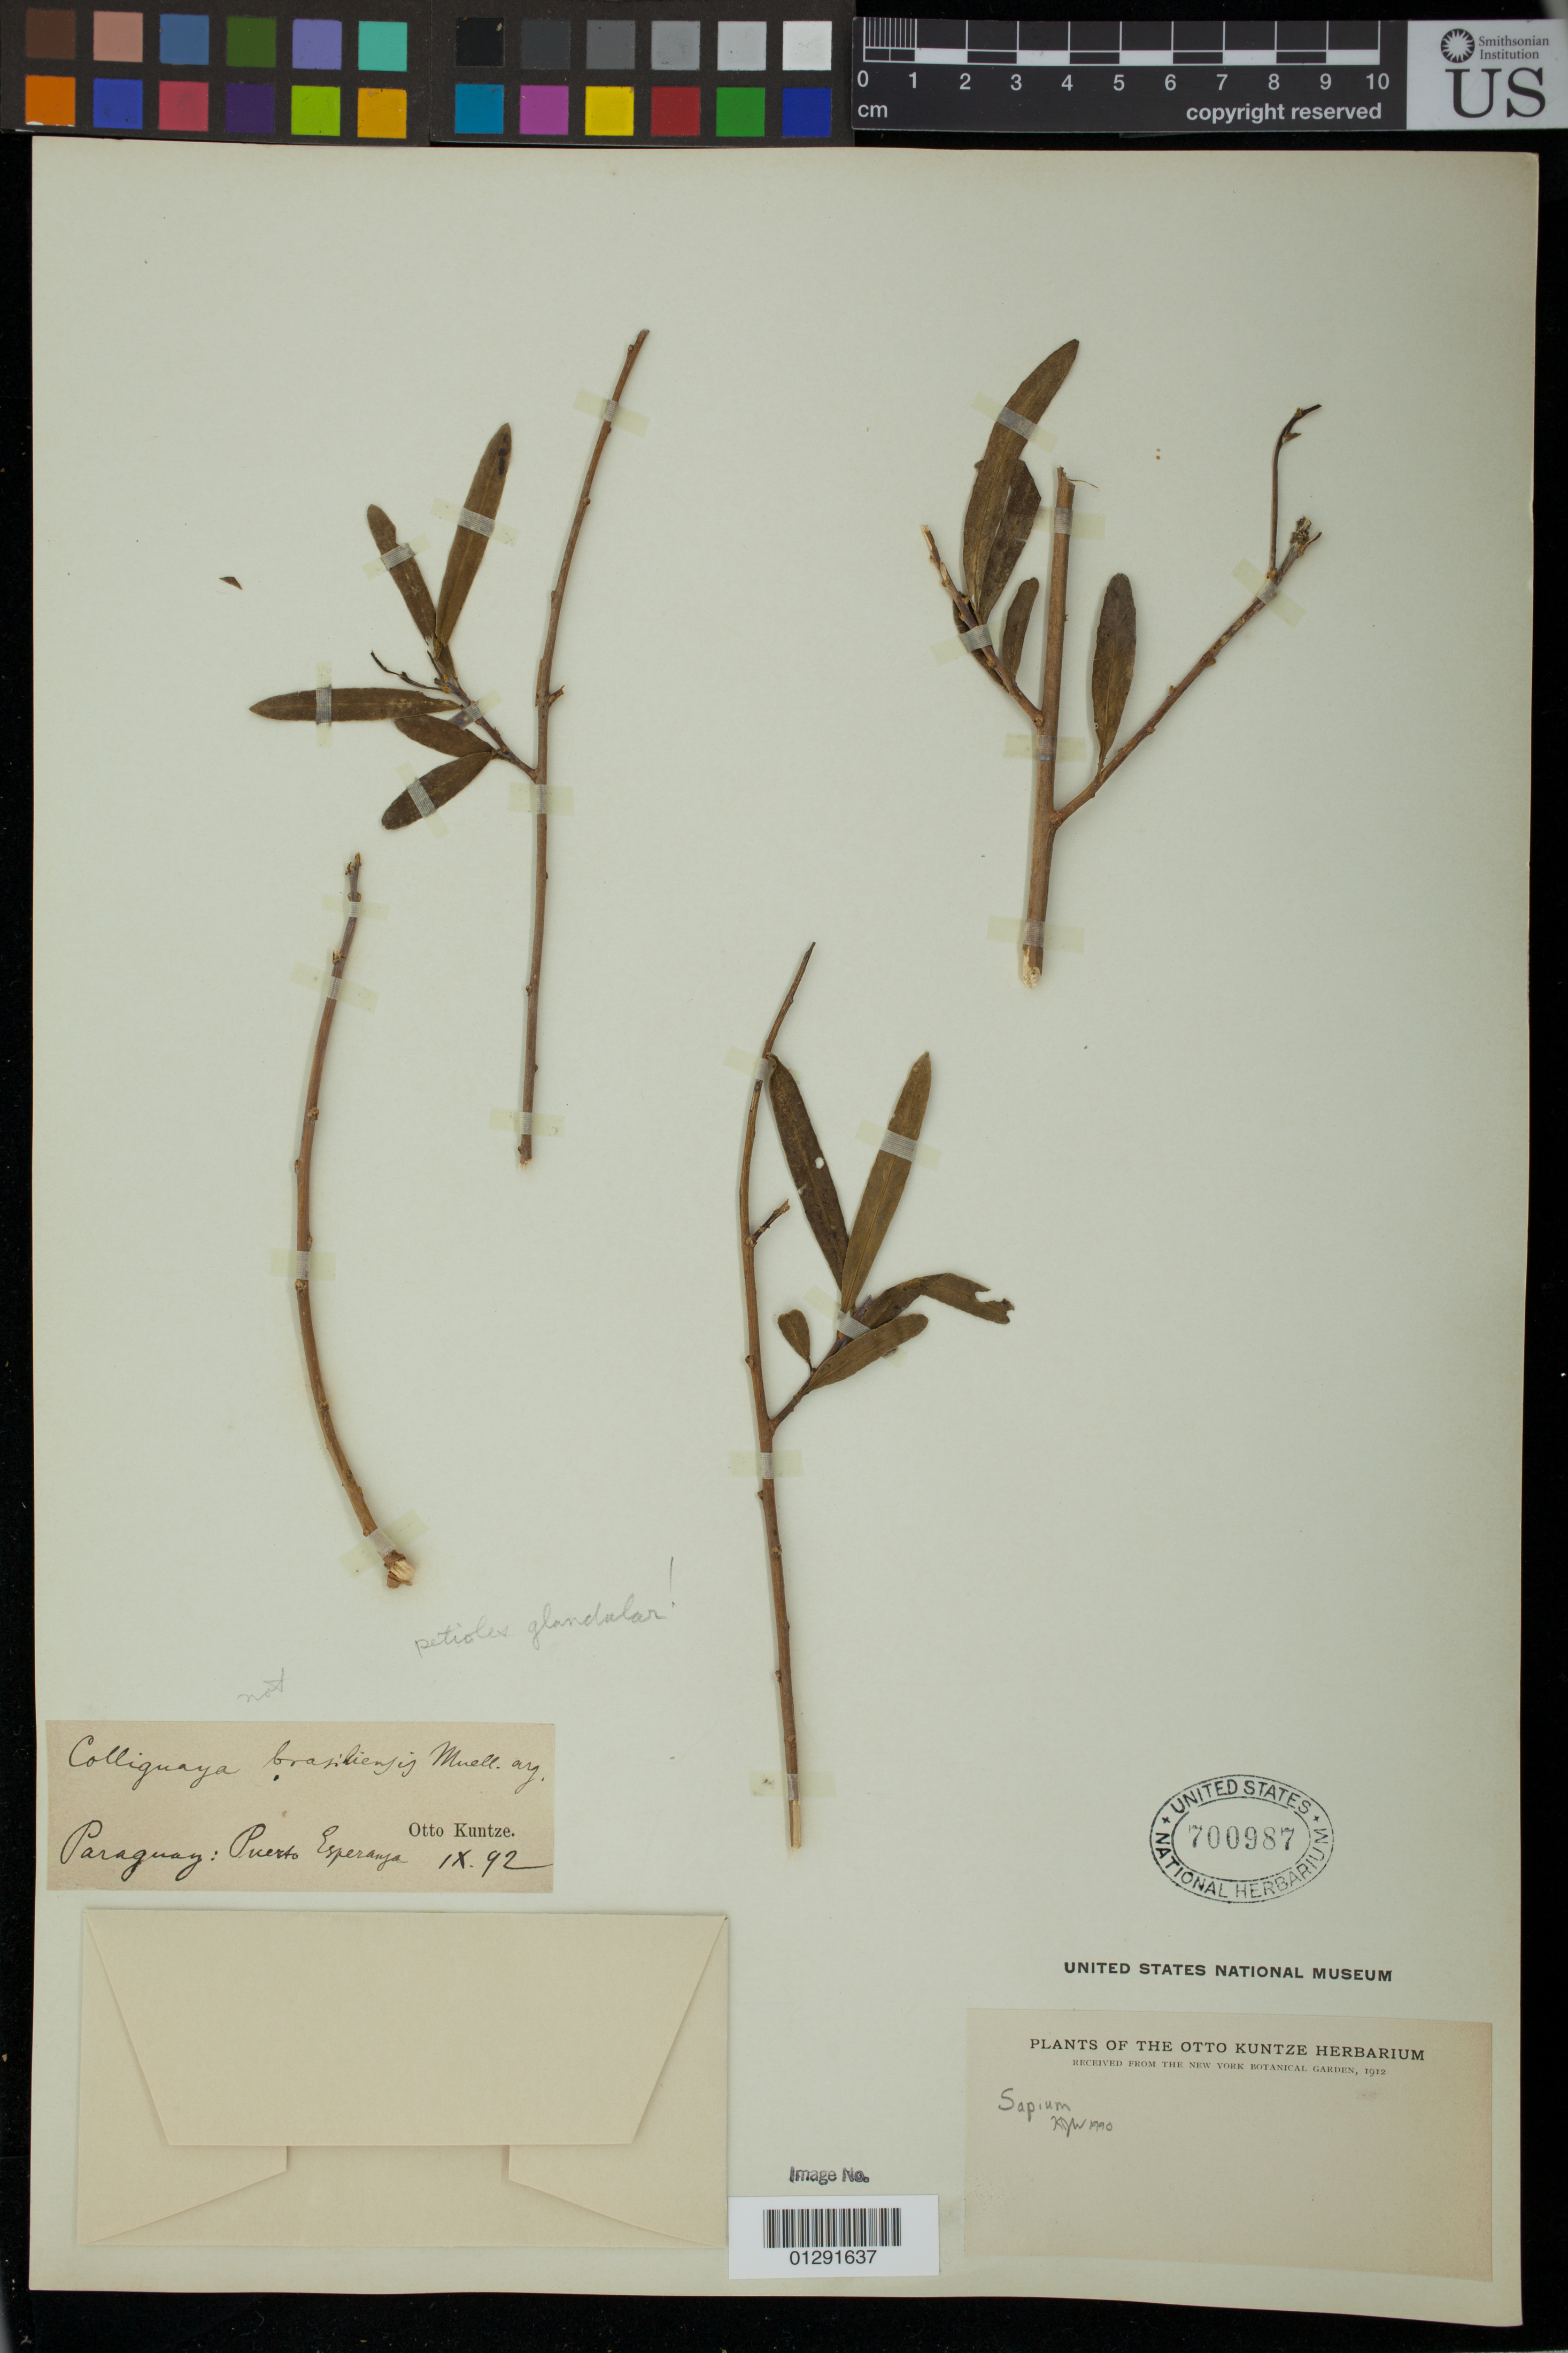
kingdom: Plantae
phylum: Tracheophyta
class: Magnoliopsida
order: Malpighiales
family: Euphorbiaceae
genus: Sapium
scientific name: Sapium sp.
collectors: C.E.O. Kuntze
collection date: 1892-09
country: Paraguay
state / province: Alto Paraguay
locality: Puerto Esperanza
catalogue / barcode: US 700987